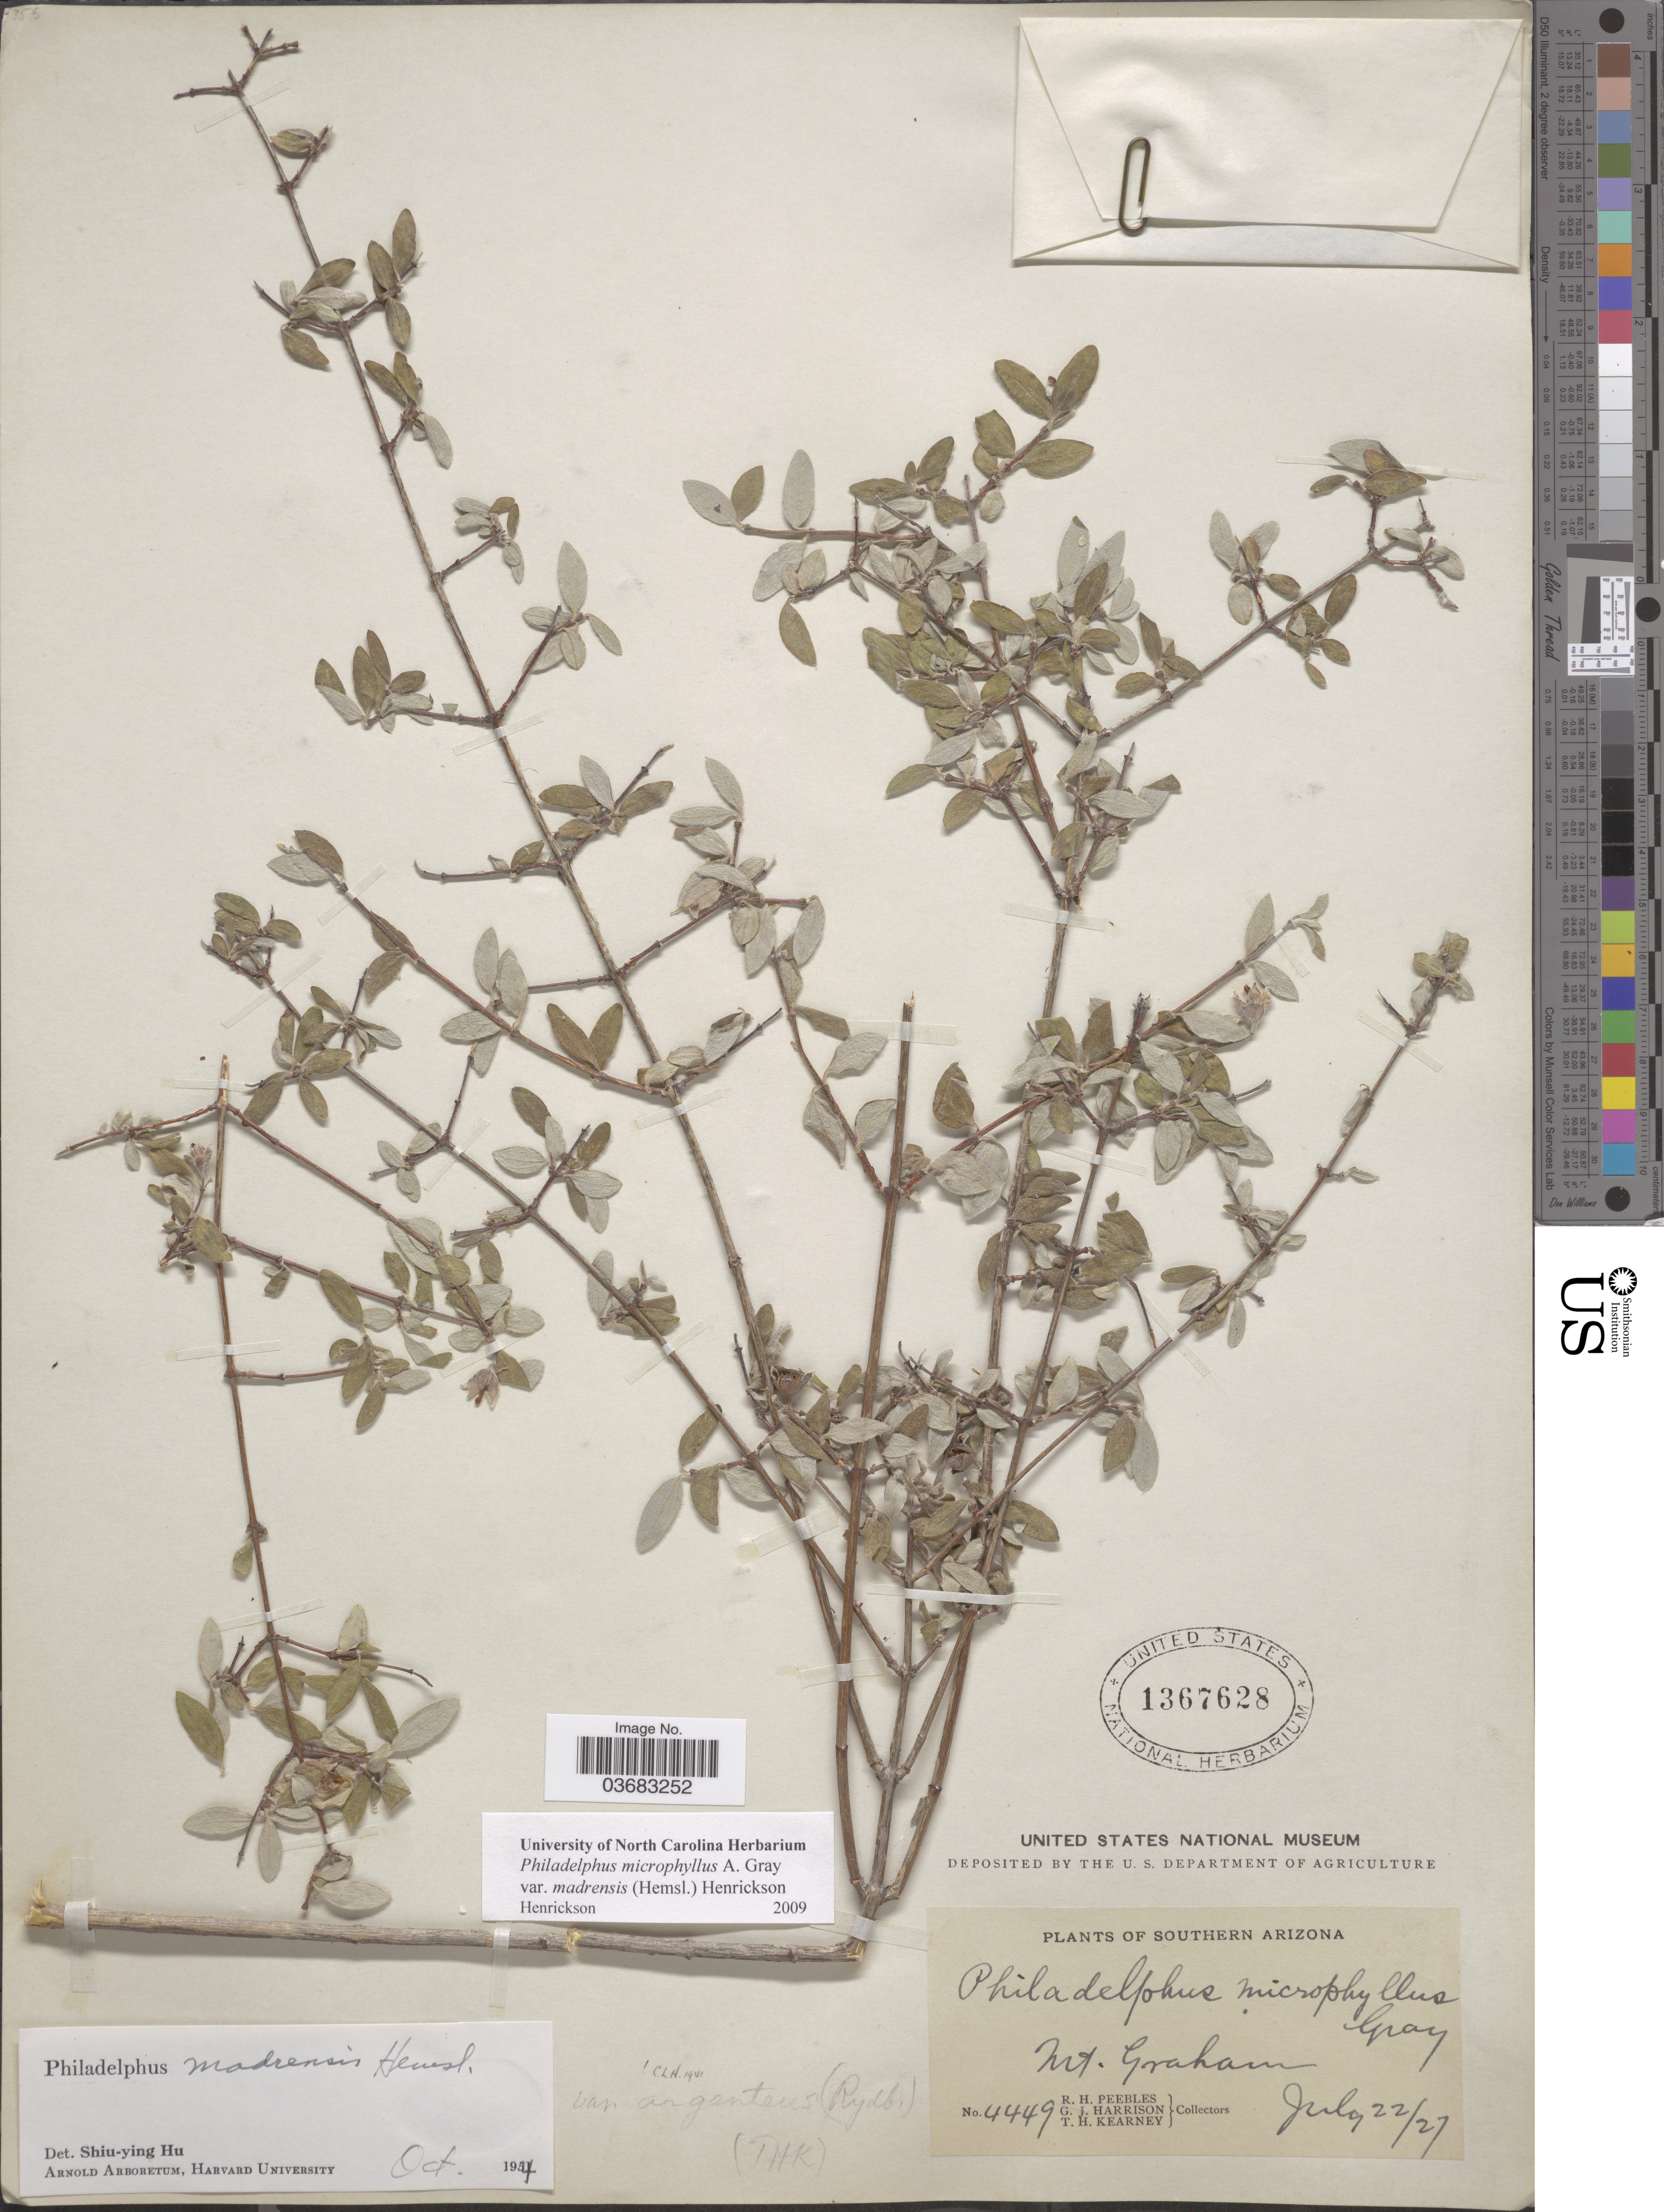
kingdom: Plantae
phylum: Tracheophyta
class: Magnoliopsida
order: Cornales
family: Hydrangeaceae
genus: Philadelphus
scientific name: Philadelphus microphyllus var. madrensis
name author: (Hemsl.) Henrickson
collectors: R. H. Peebles, G. J. Harrison & T. H. Kearney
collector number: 4449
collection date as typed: Transcribed d/m/y: 22/7/27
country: United States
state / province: Arizona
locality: Southern Arizona. Mt. Graham.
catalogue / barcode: US 1367628